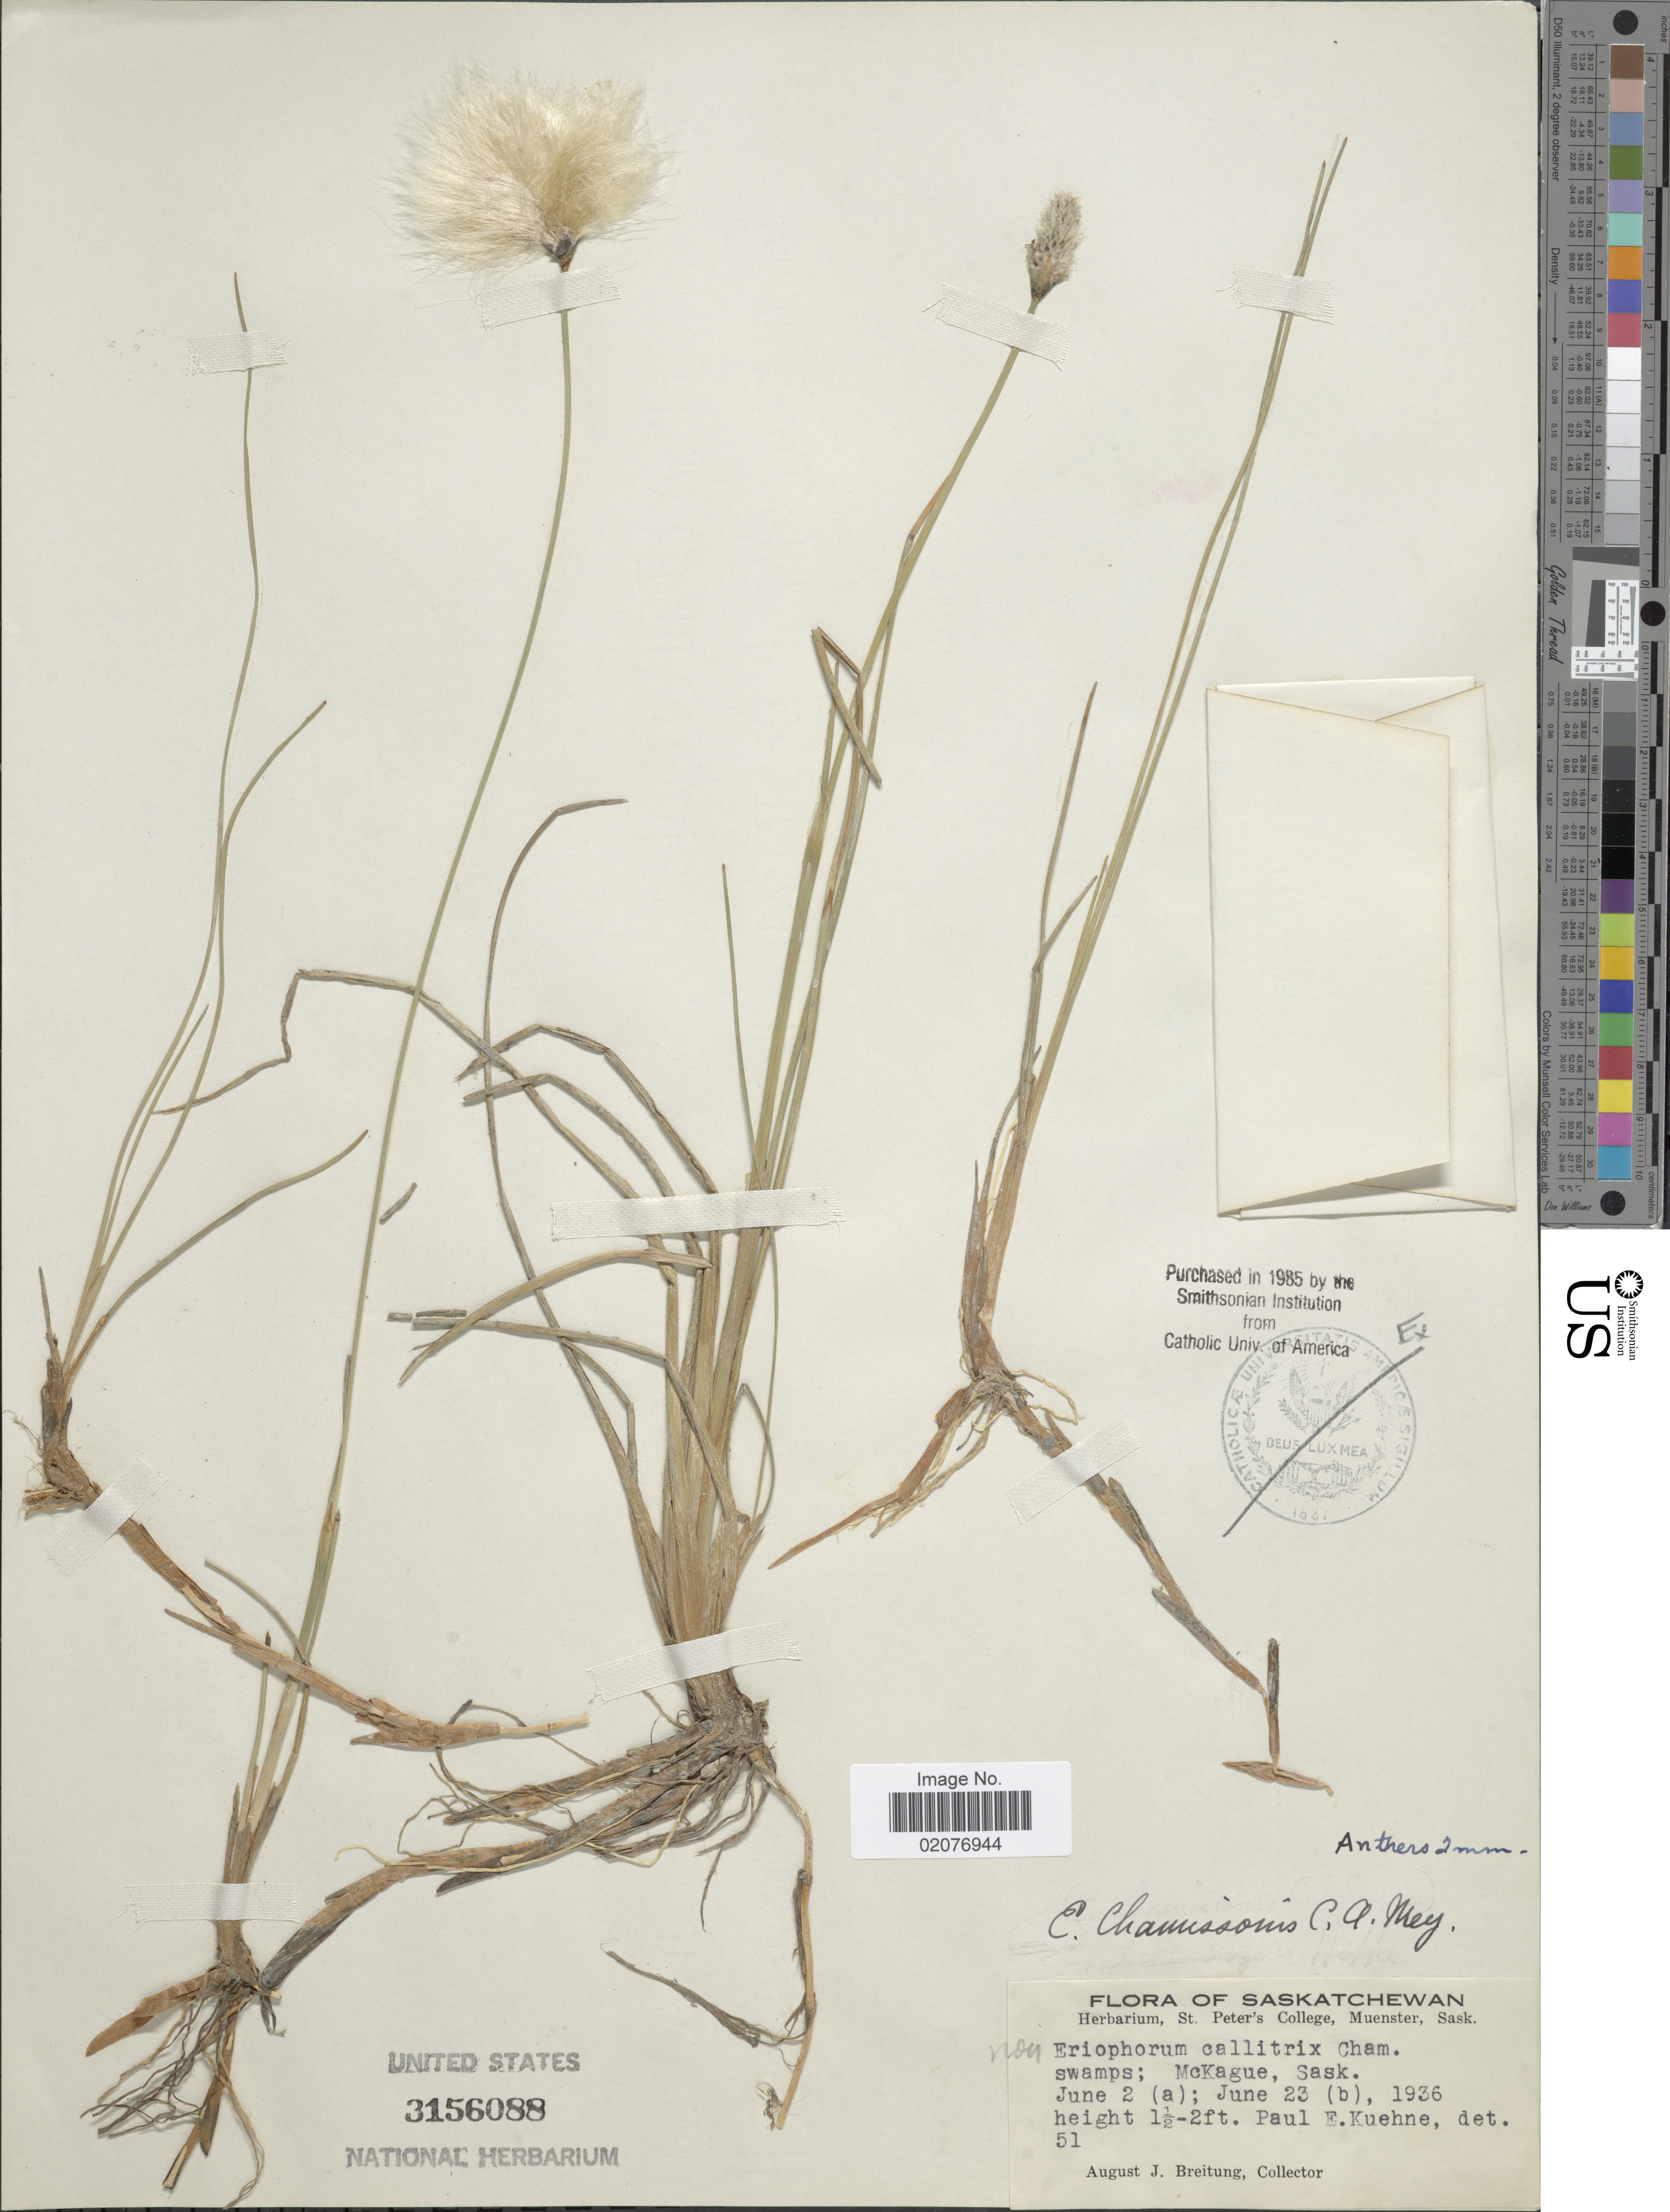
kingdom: Plantae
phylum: Tracheophyta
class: Liliopsida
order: Poales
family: Cyperaceae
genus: Eriophorum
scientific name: Eriophorum chamissonis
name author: C.A. Mey.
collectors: A. Breitung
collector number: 51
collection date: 1936-06-02/1936-06-23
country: Canada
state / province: Saskatchewan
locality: Swamps; McKague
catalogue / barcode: US 3156088